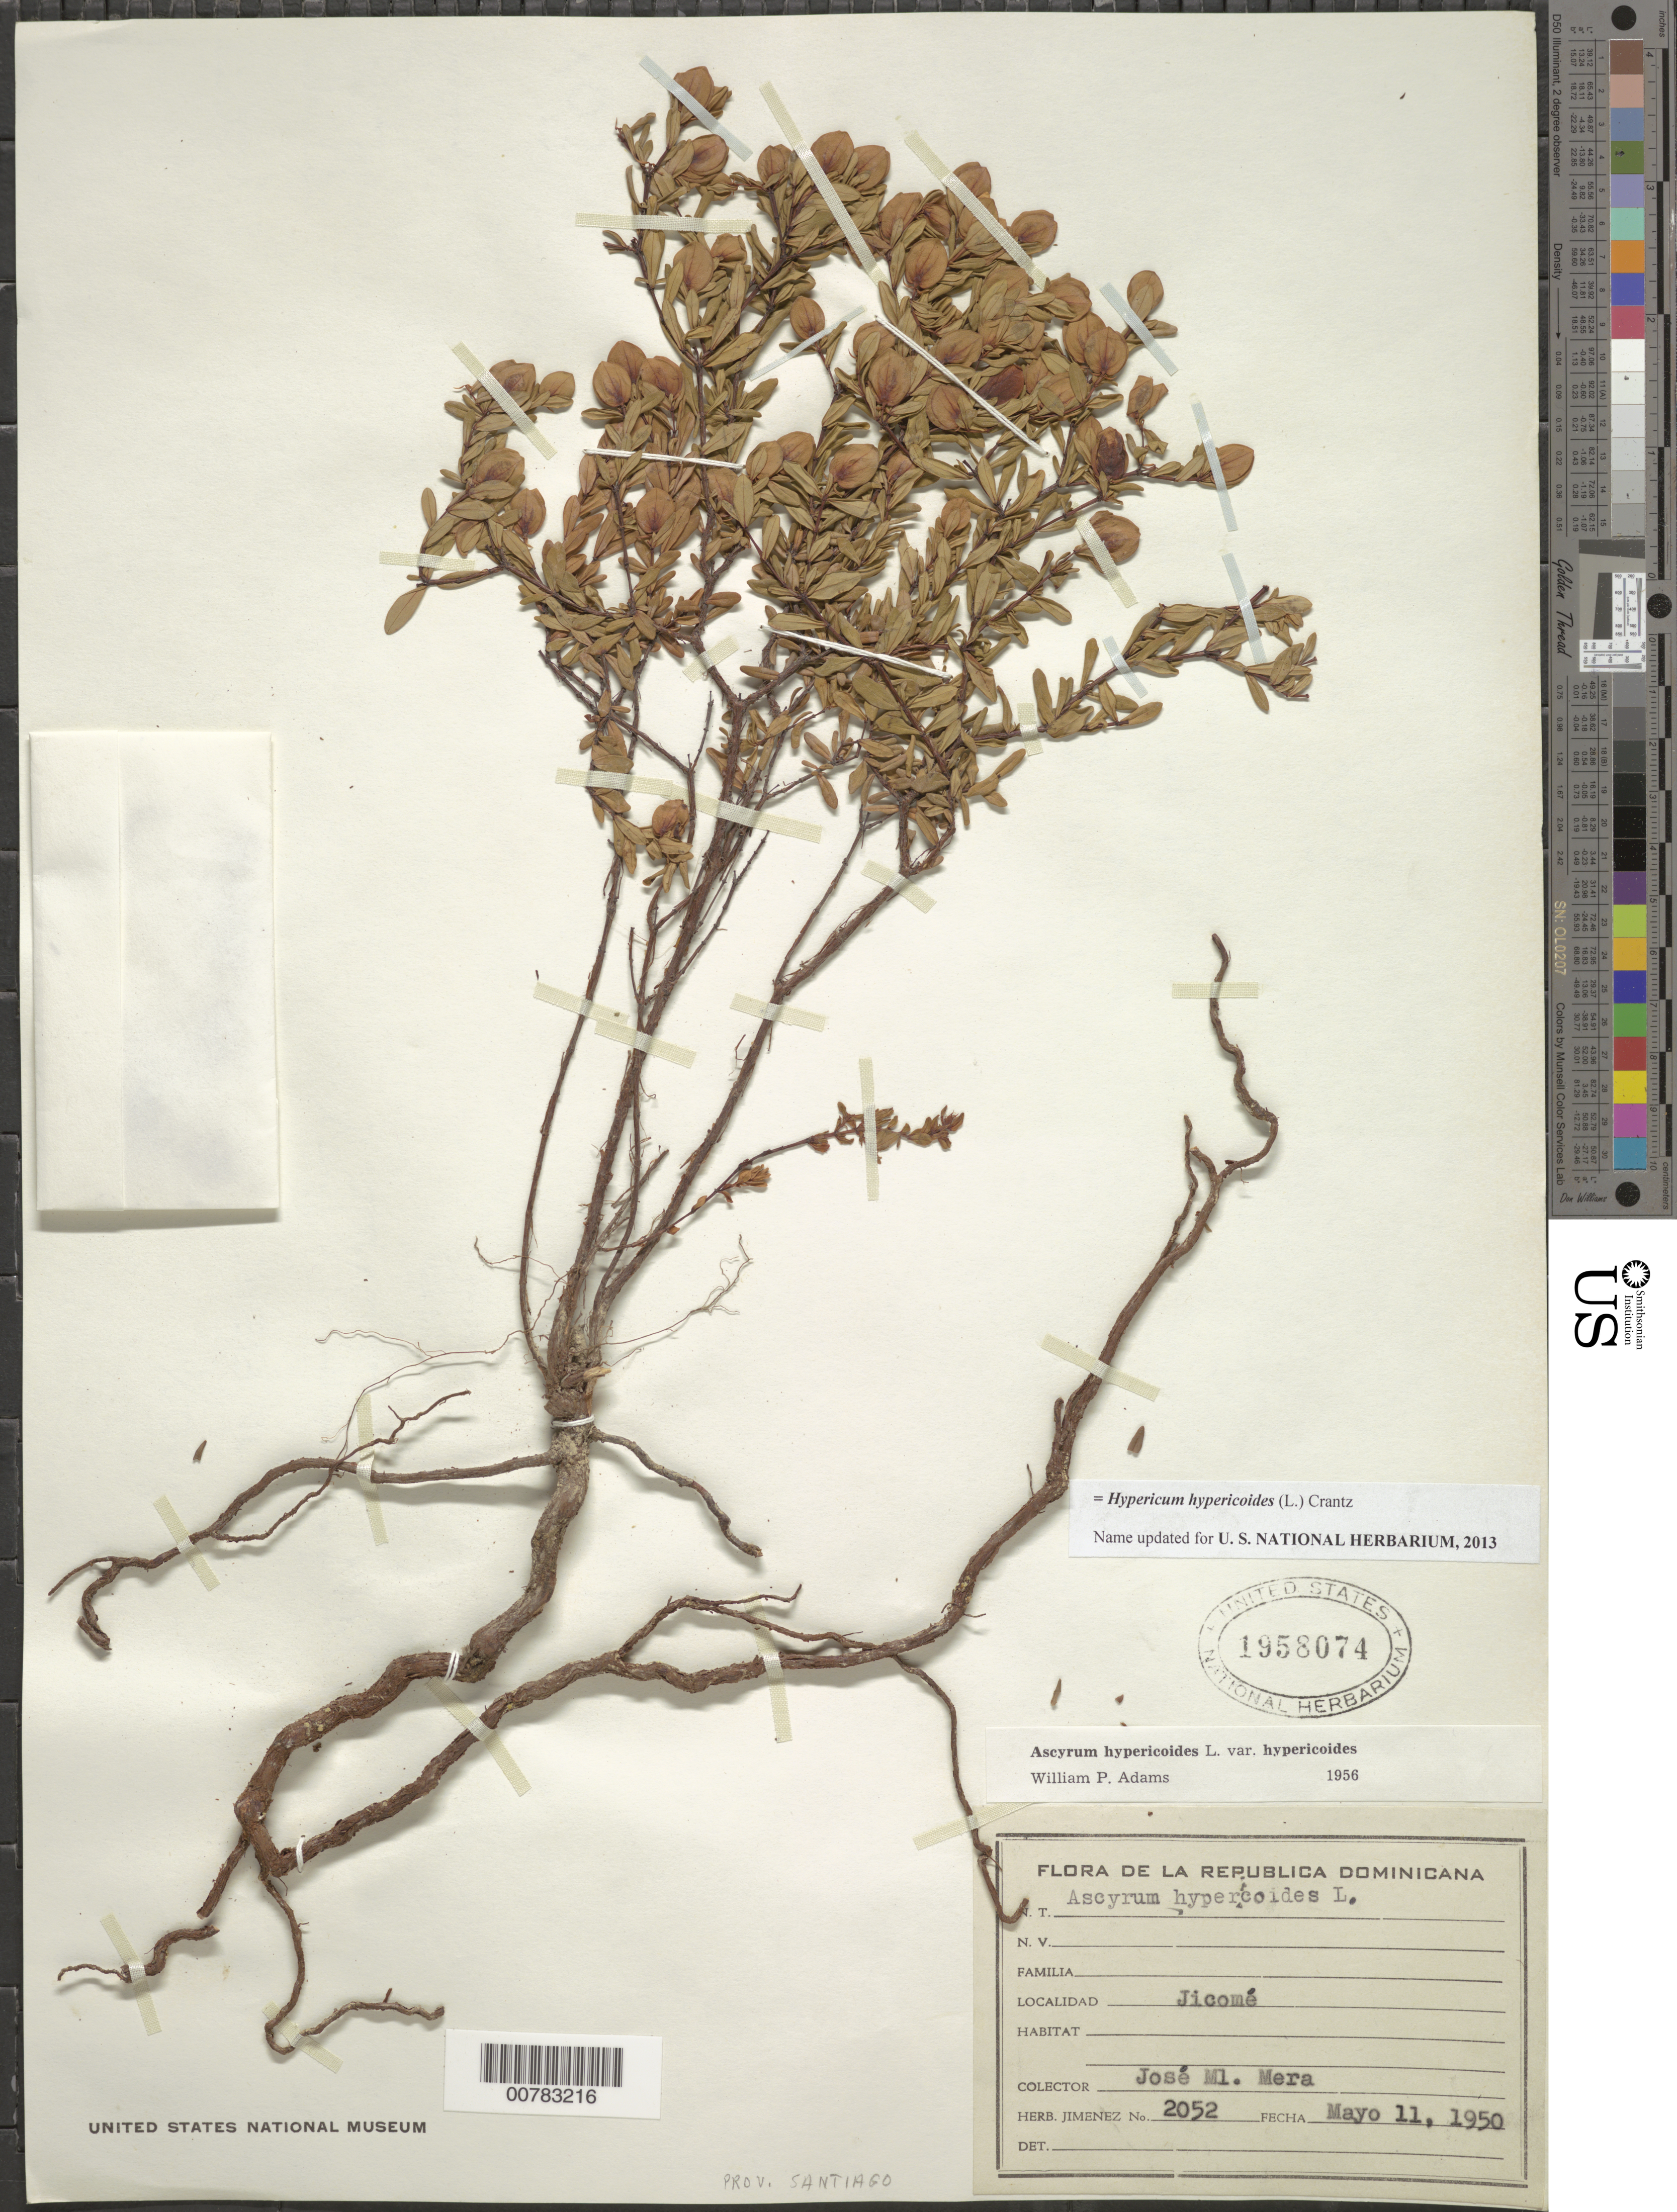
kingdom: Plantae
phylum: Tracheophyta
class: Magnoliopsida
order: Malpighiales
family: Hypericaceae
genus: Hypericum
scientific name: Hypericum hypericoides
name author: (L.) Crantz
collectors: J. Mera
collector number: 2052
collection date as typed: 11 May 1950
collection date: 1950-05-11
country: Dominican Republic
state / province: Santiago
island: Hispaniola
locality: Jicomé.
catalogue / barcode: US 1958074